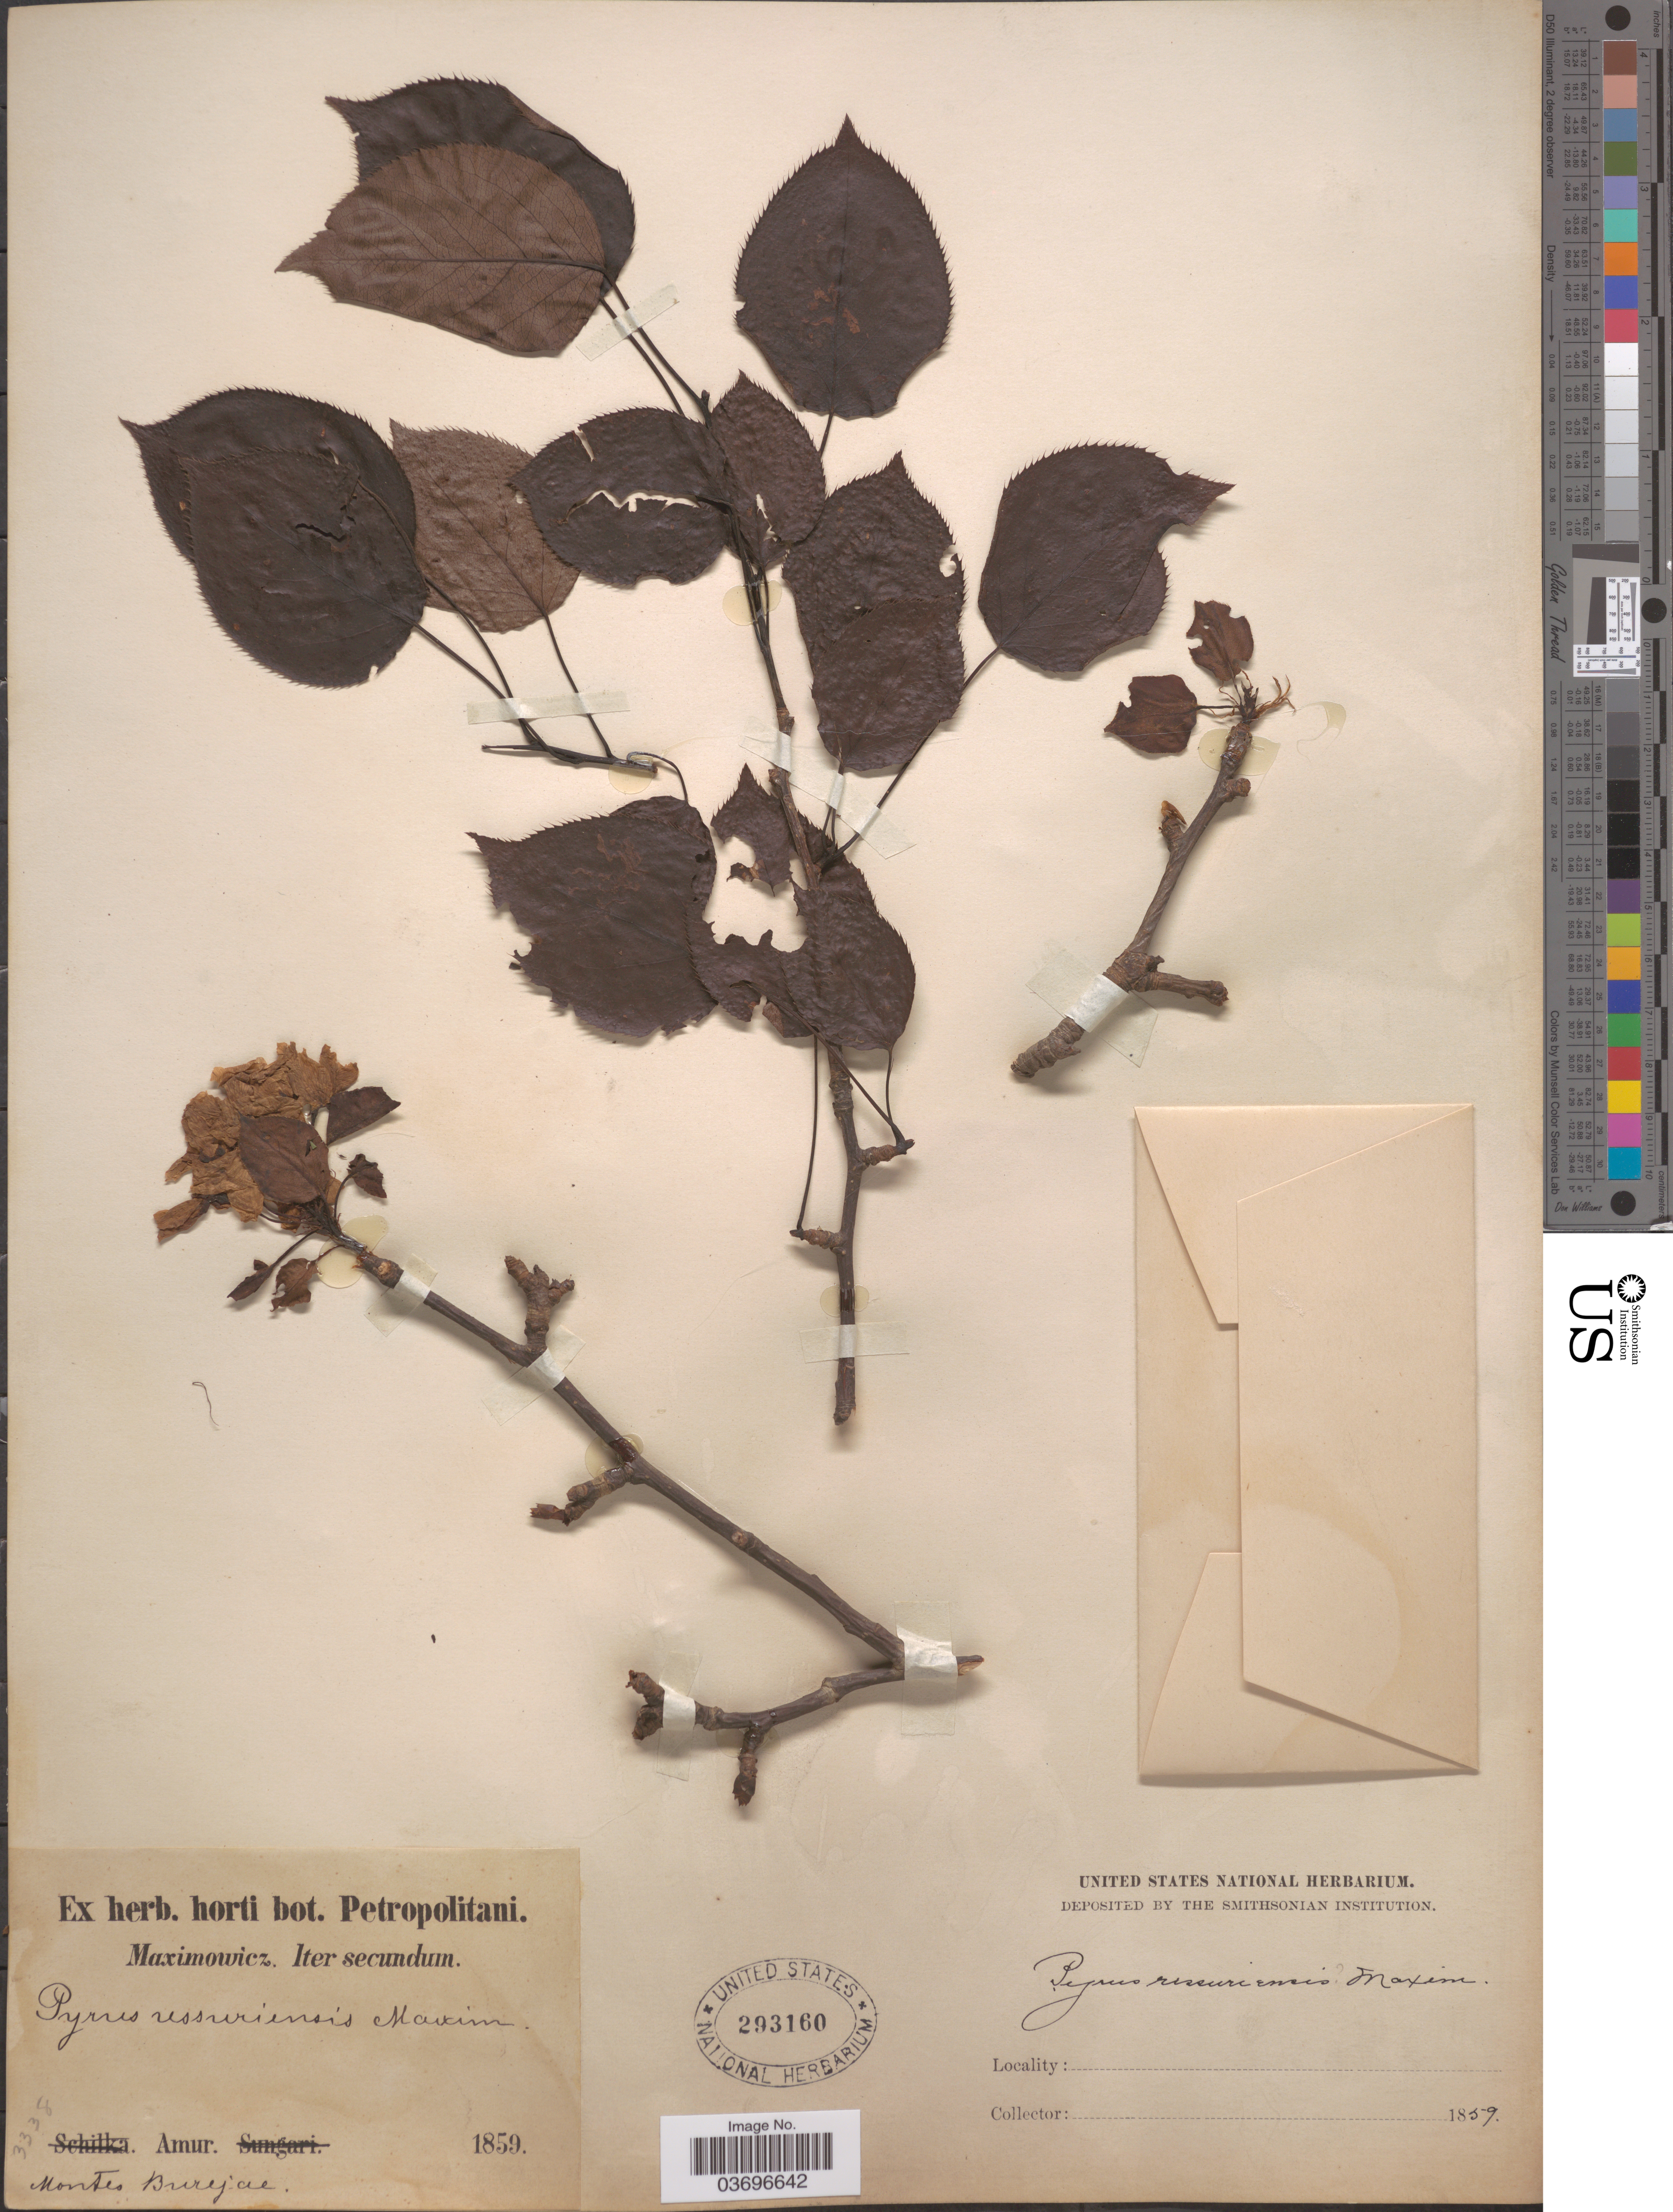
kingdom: Plantae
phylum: Tracheophyta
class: Magnoliopsida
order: Rosales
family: Rosaceae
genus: Pyrus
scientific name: Pyrus ussuriensis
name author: Maxim.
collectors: Maximowicz, --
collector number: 3338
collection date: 1859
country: Russian Federation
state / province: Amur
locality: Montes Burejae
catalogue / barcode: US 293160